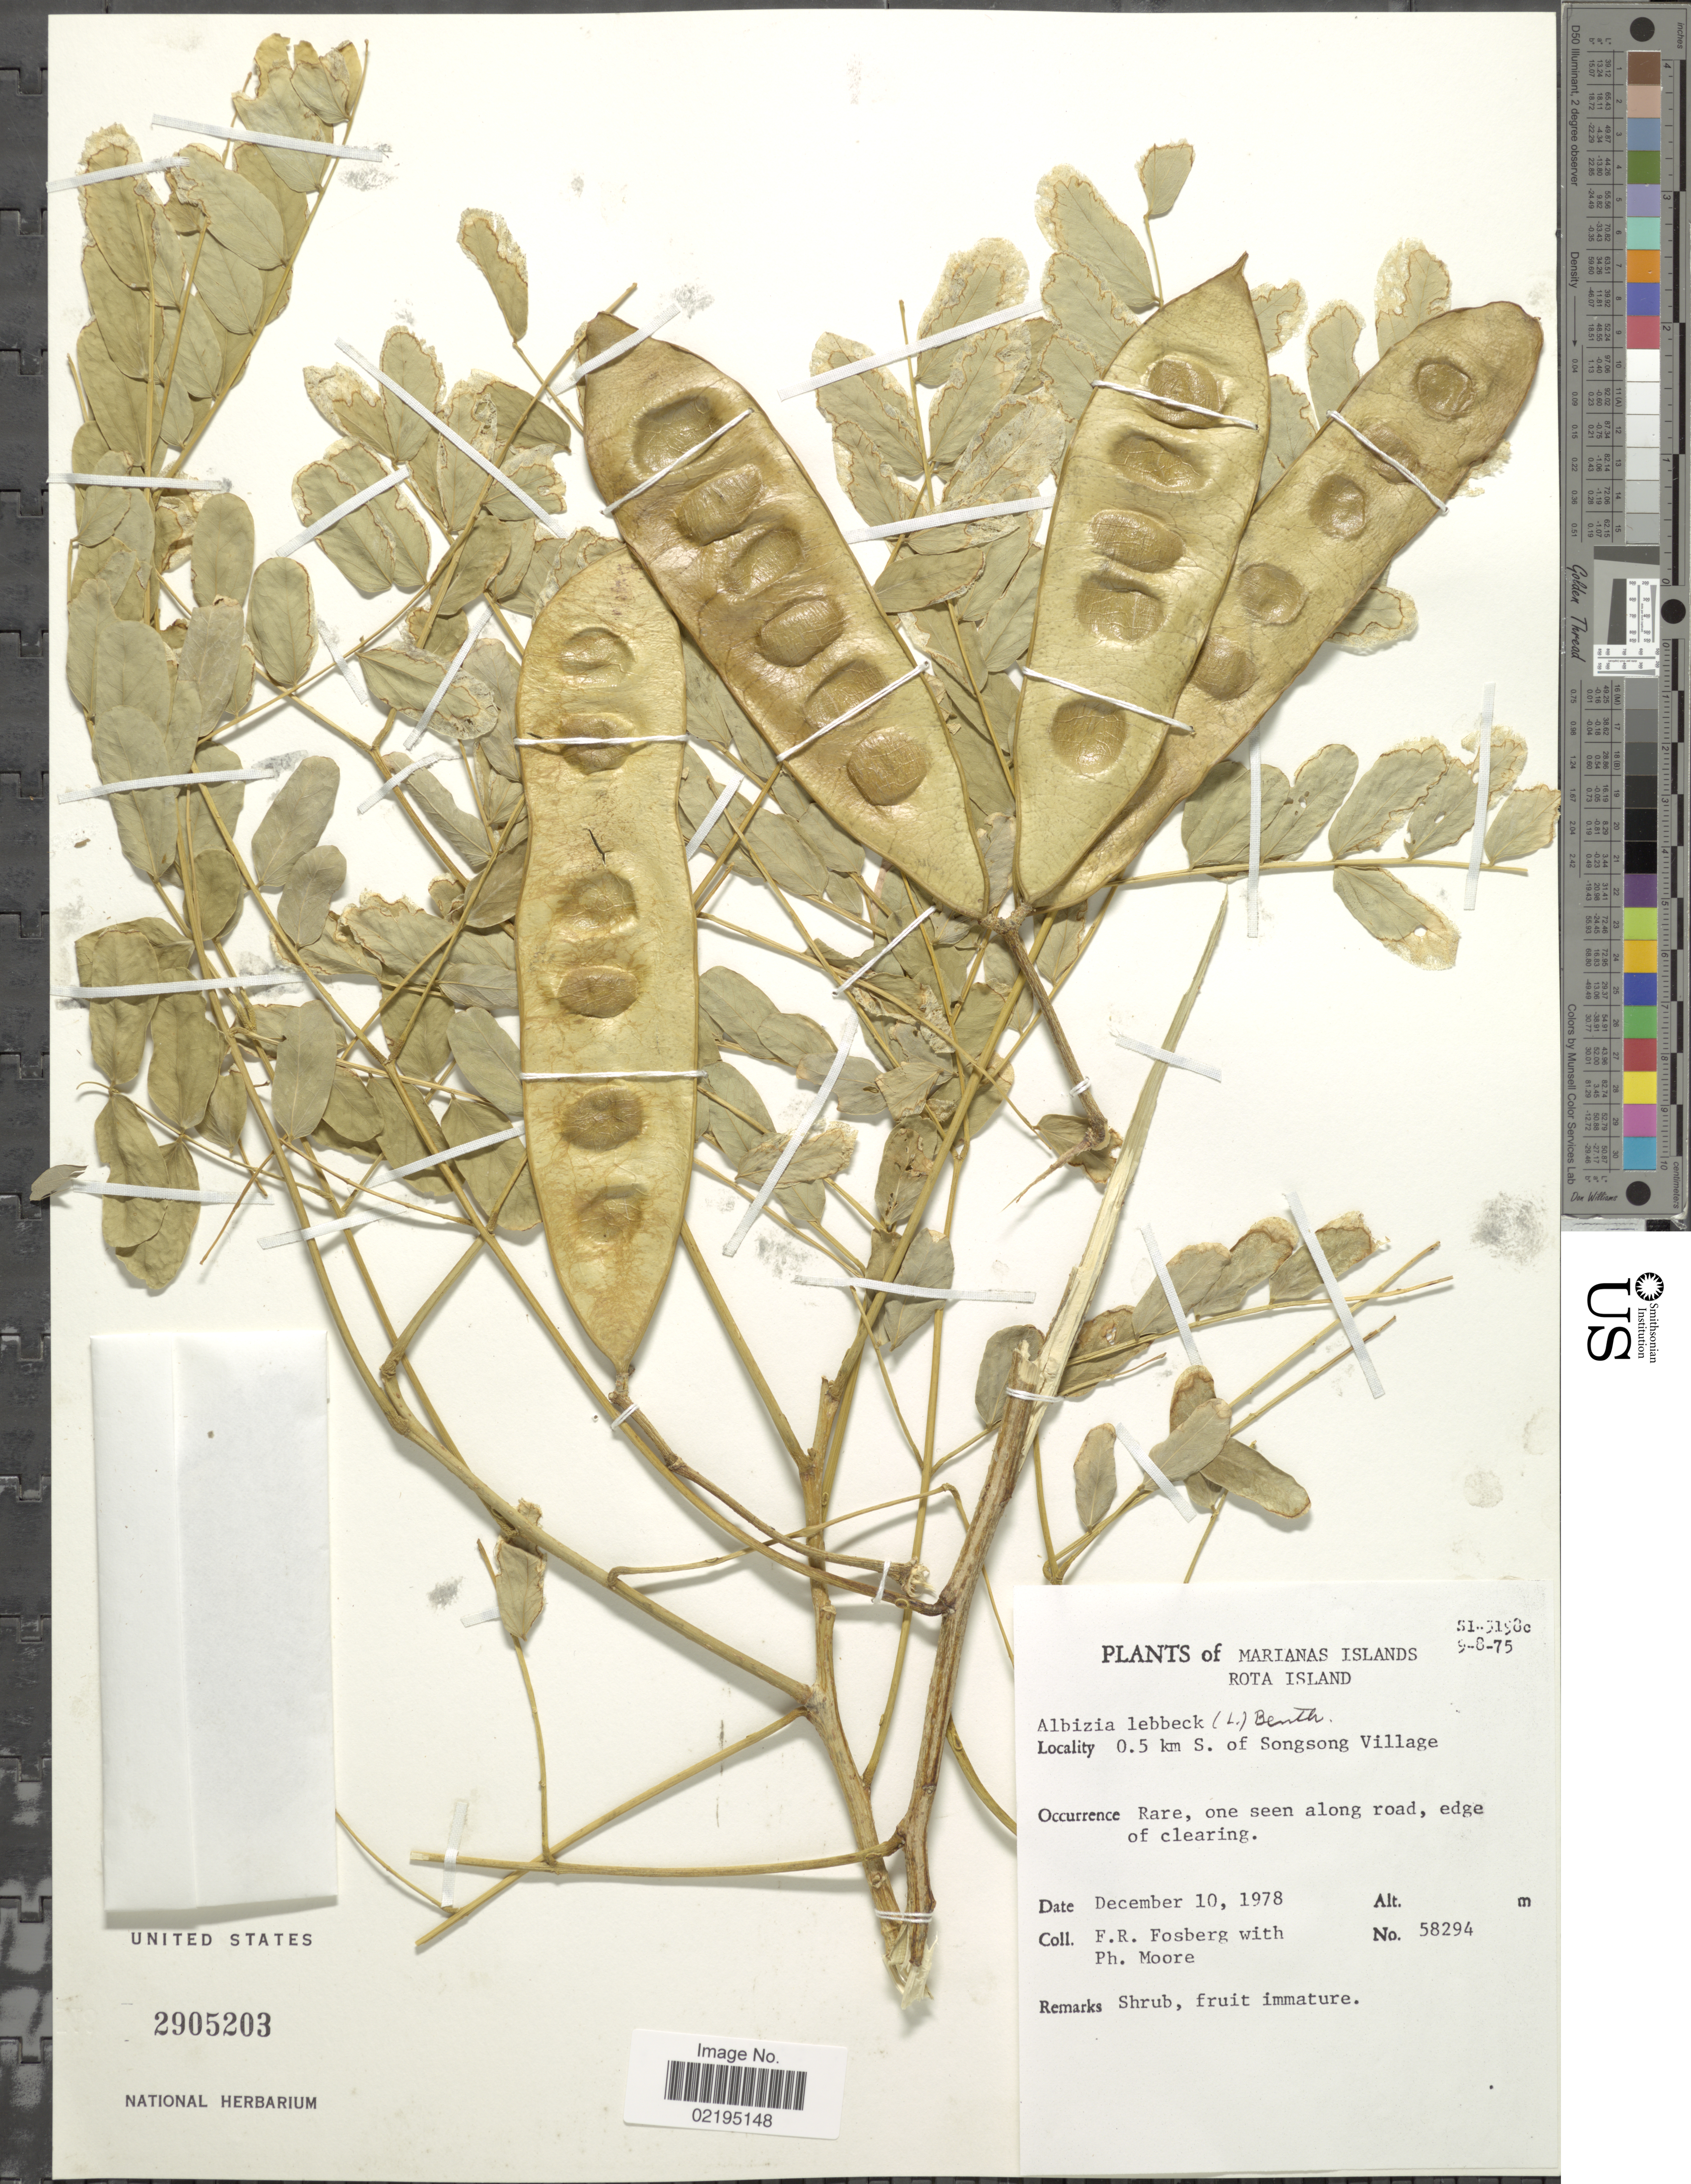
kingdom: Plantae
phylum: Tracheophyta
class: Magnoliopsida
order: Fabales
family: Fabaceae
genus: Albizia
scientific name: Albizia lebbeck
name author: (L.) Benth.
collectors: F. R. Fosberg & P. Moore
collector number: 58294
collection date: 1978-12-10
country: Northern Mariana Islands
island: Rota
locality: Rota Island, 0.5 km S. of Songsong Village.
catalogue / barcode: US 2905203